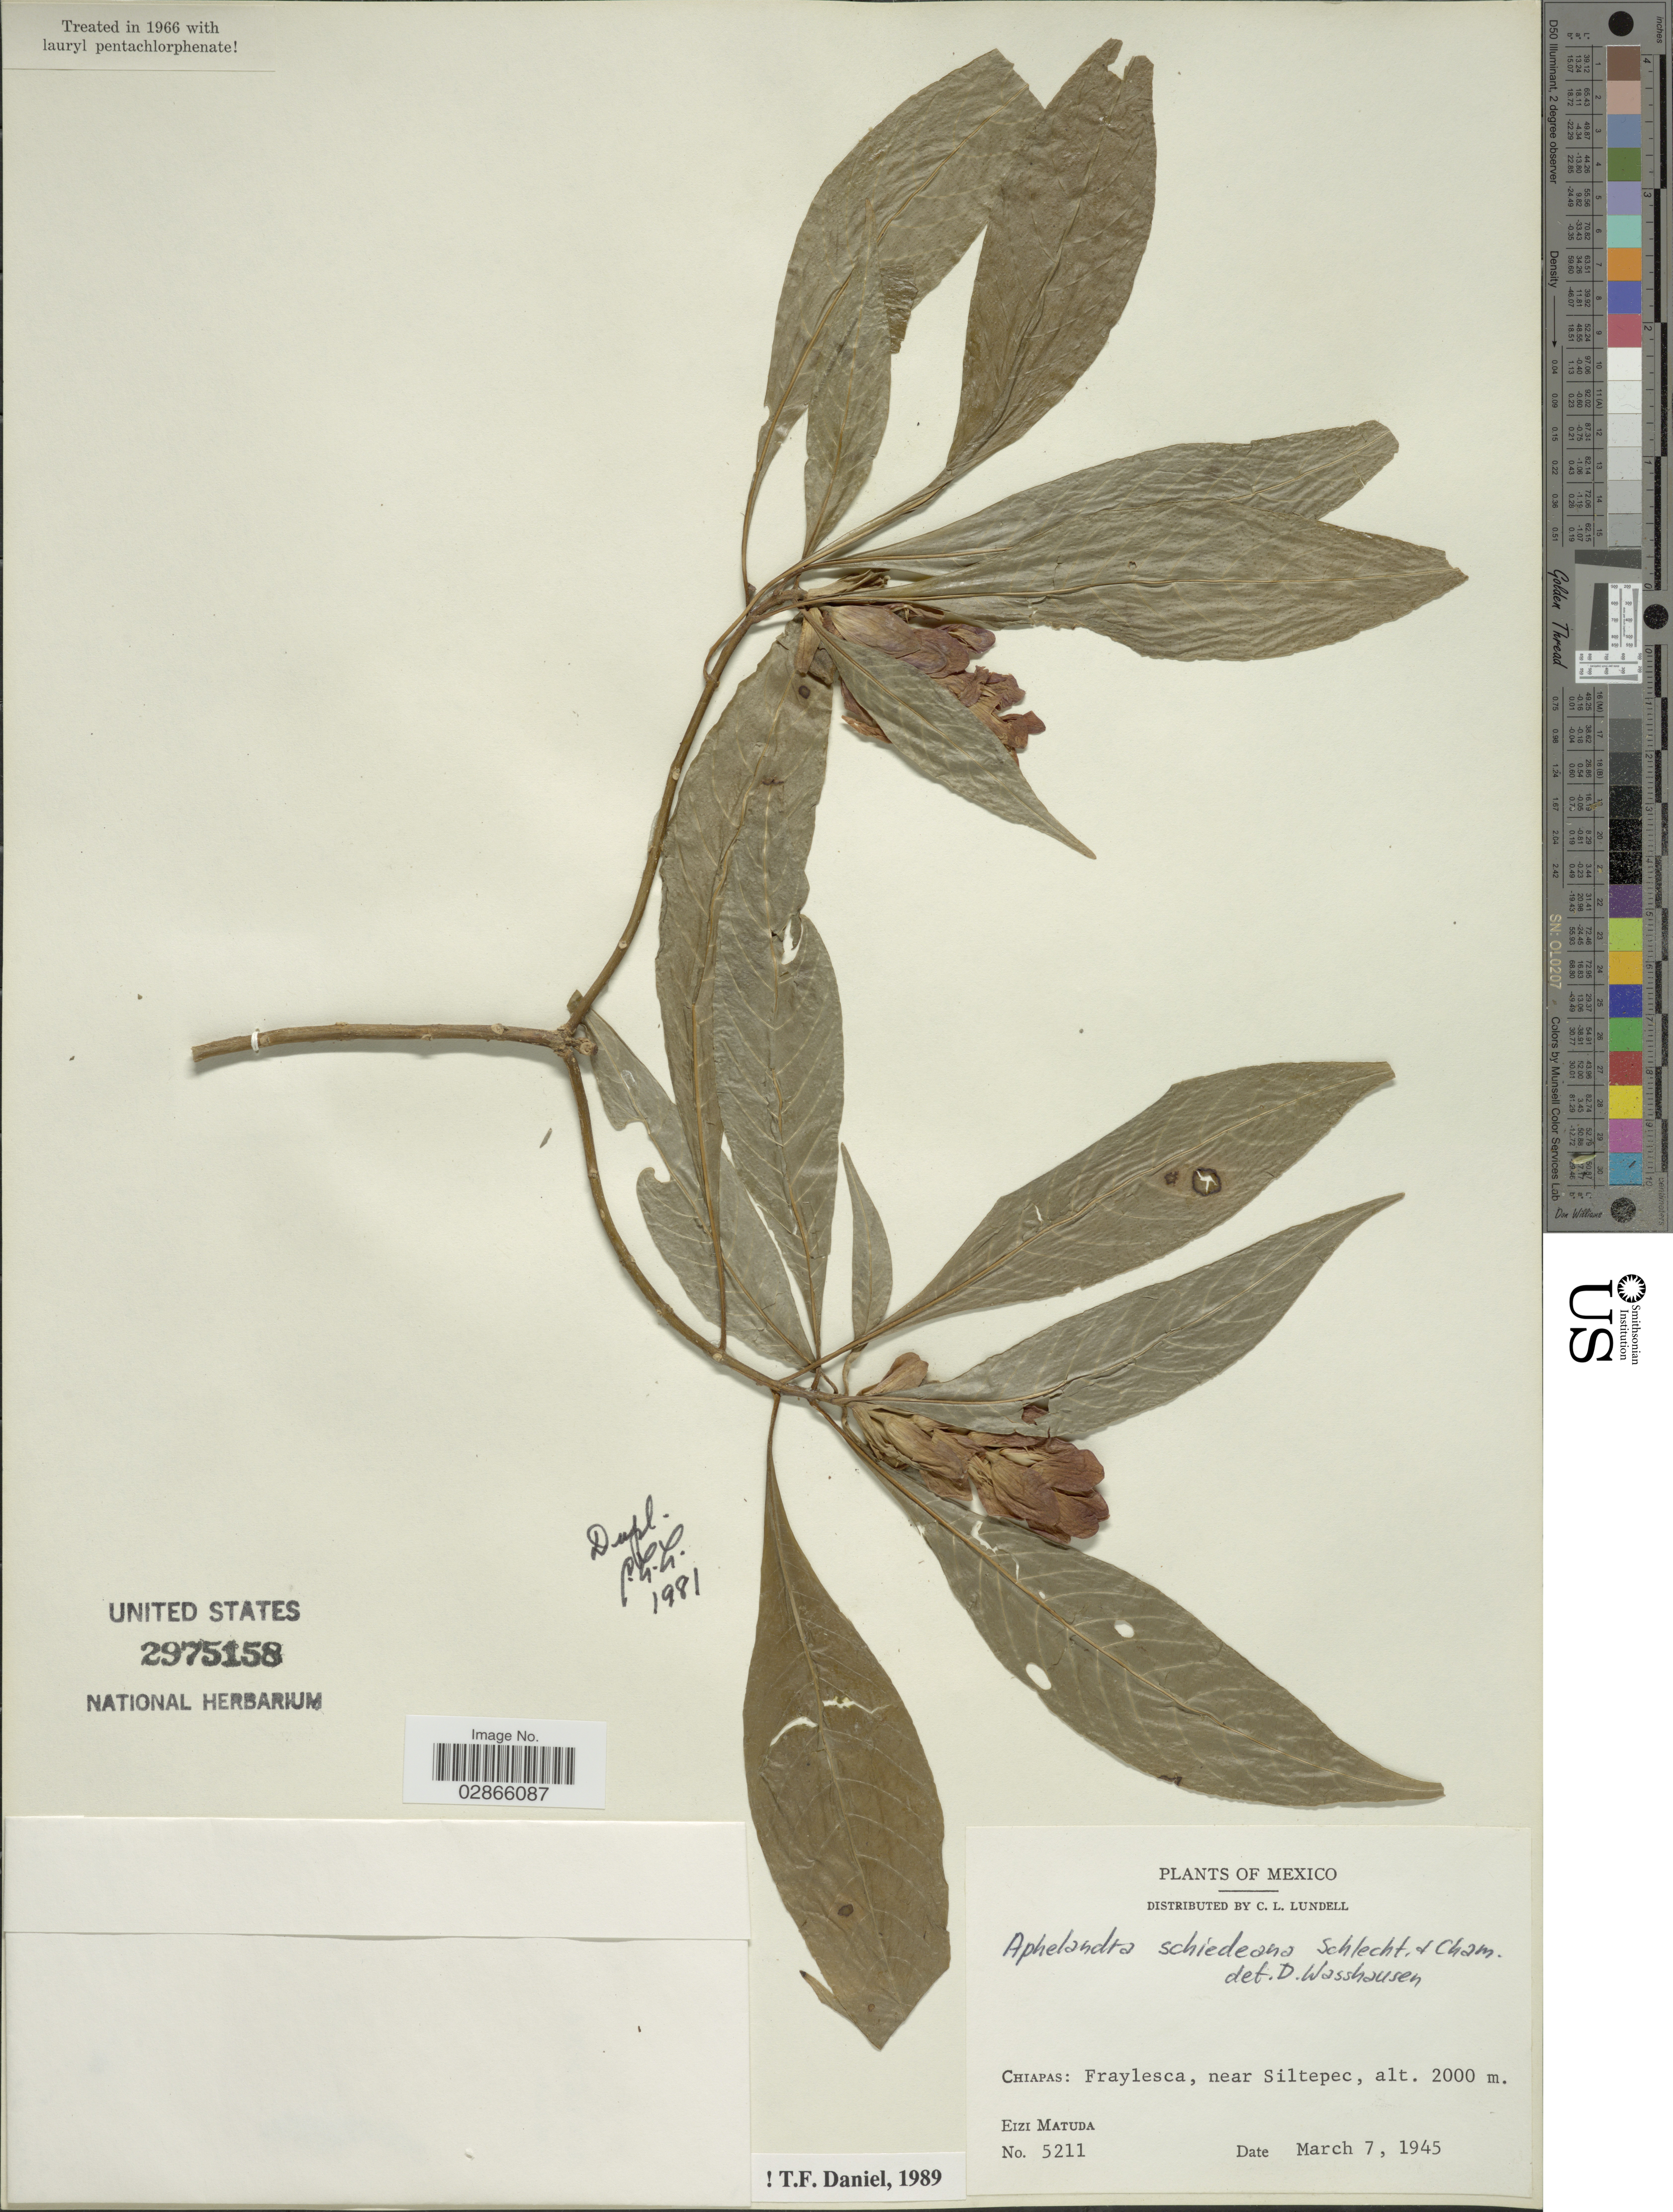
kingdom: Plantae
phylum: Tracheophyta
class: Magnoliopsida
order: Lamiales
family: Acanthaceae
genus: Aphelandra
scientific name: Aphelandra schiedeana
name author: Schltdl. & Cham.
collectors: E. Matuda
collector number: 5211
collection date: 1945-03-07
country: Mexico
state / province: Chiapas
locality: Fraylesca, near Siltepec.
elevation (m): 2000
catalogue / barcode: US 2975158